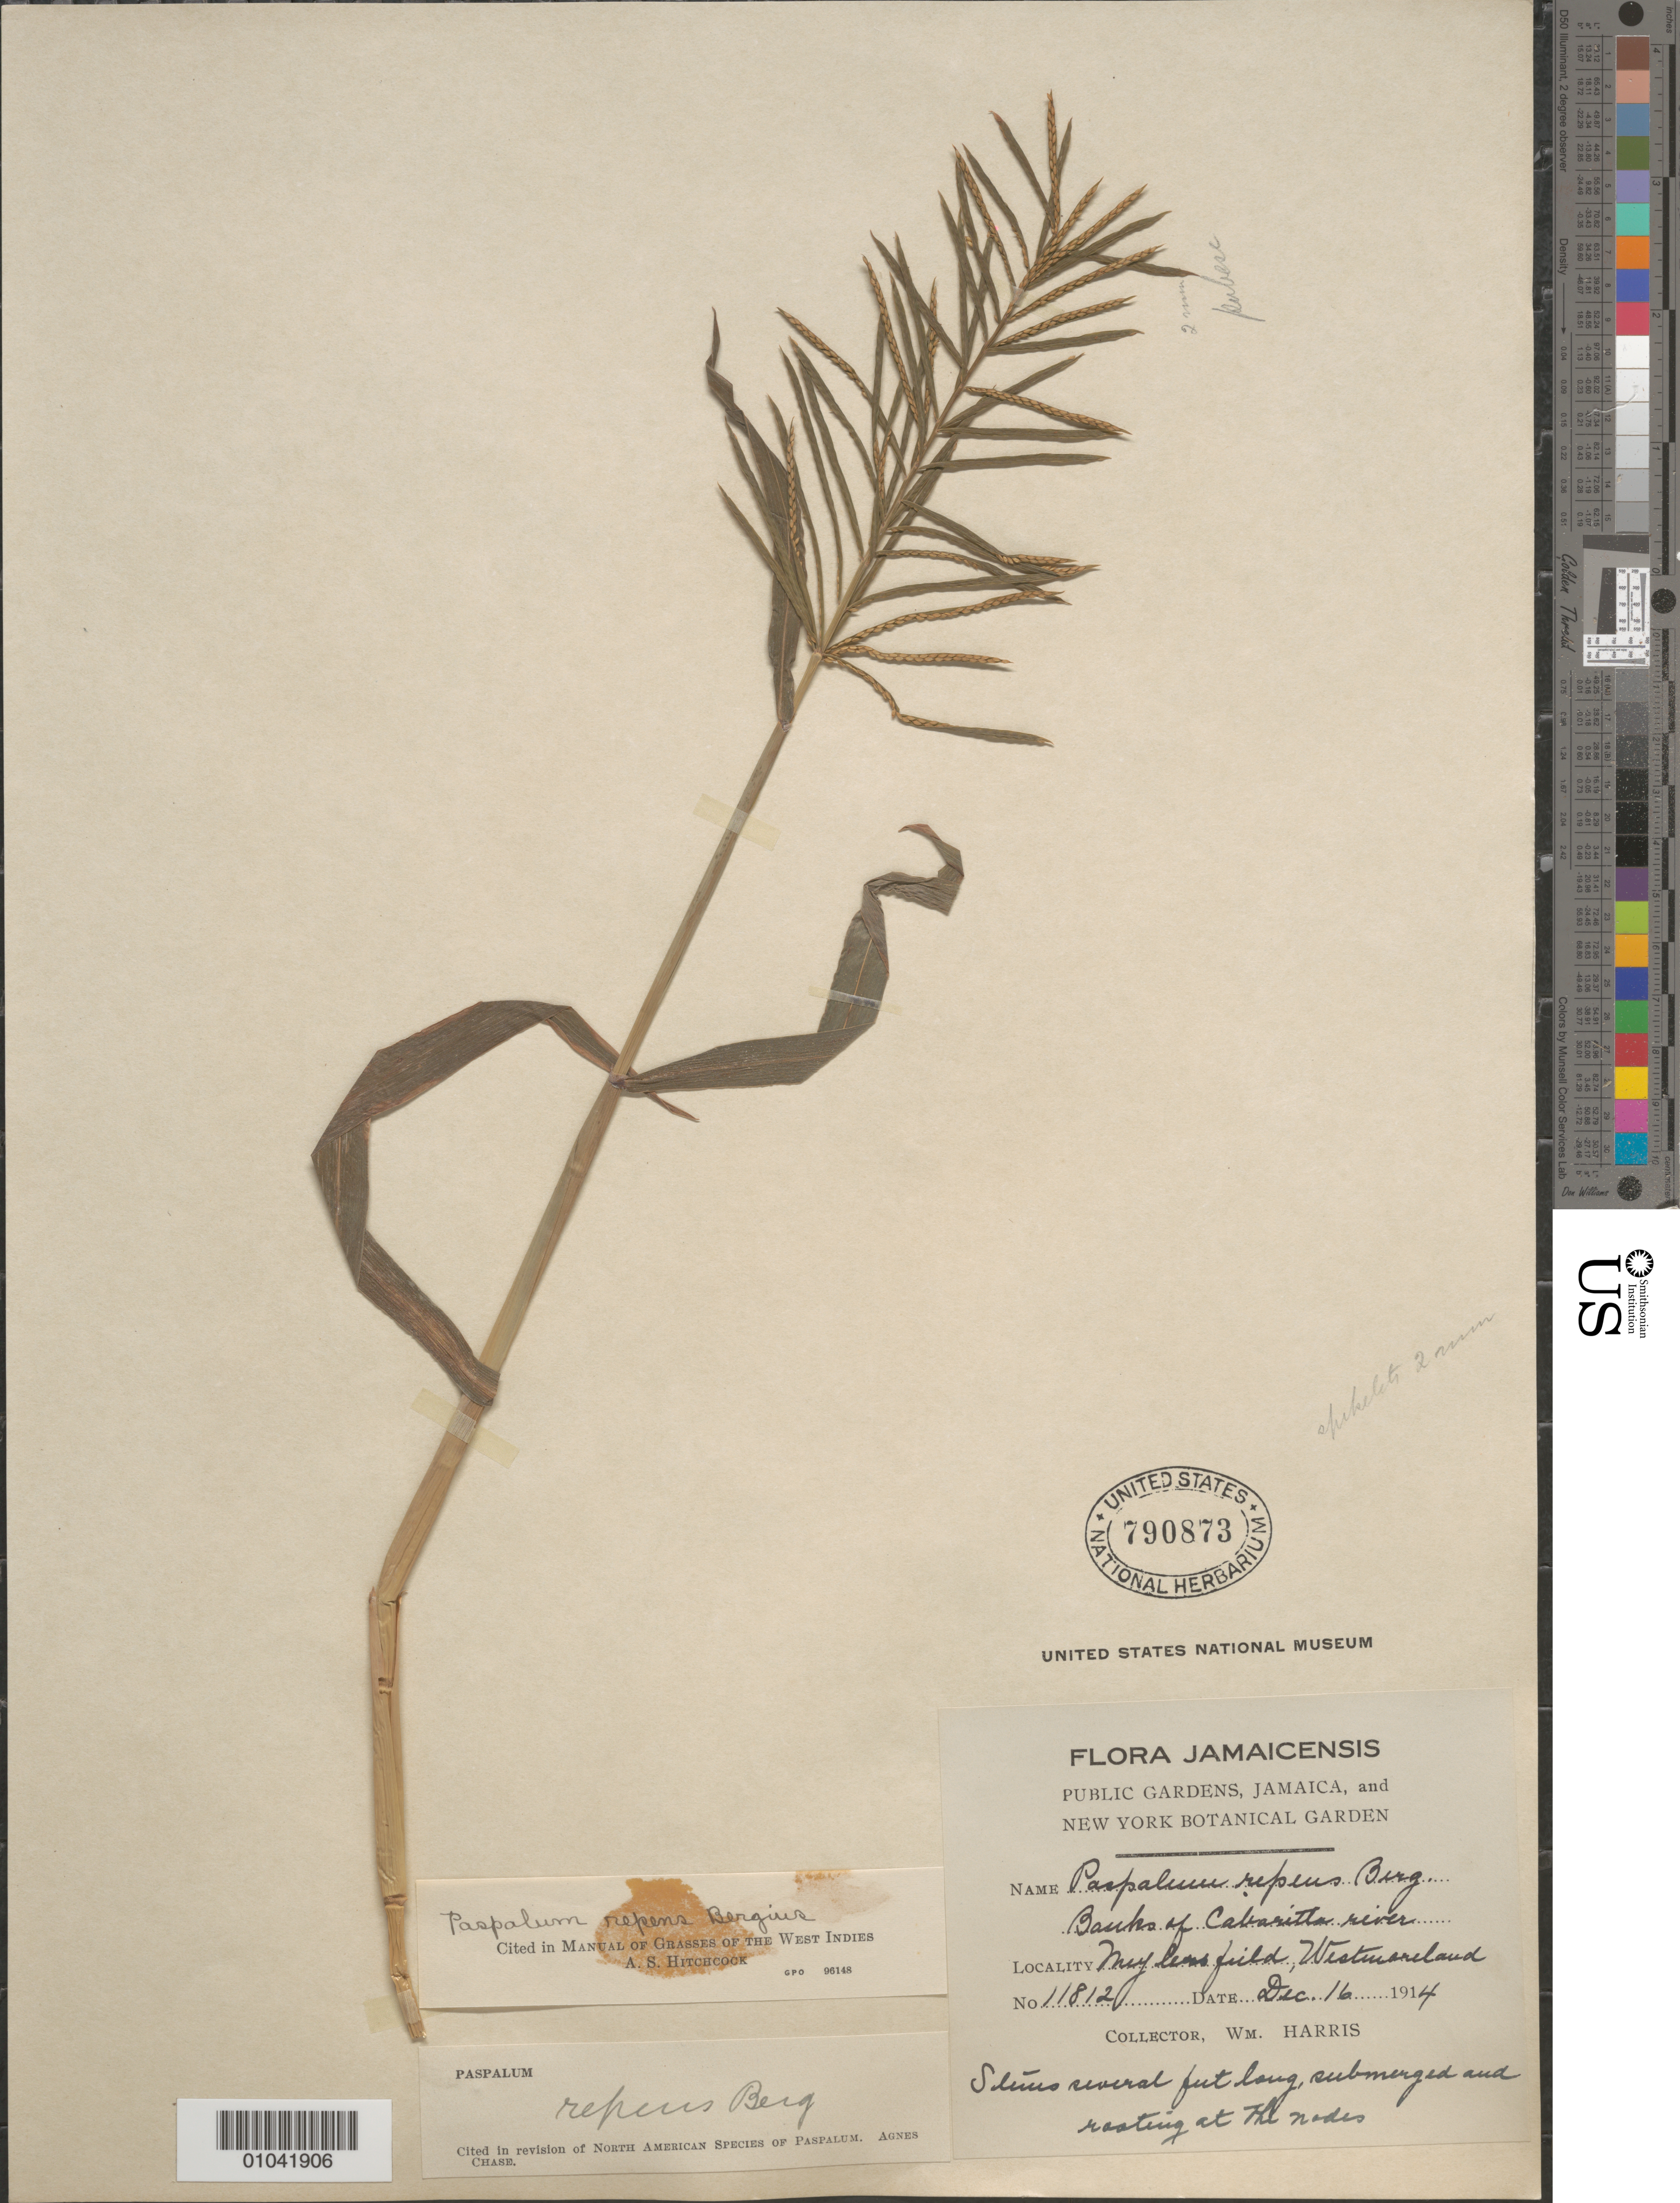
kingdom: Plantae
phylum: Tracheophyta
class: Liliopsida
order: Poales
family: Poaceae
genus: Paspalum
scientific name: Paspalum repens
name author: P.J. Bergius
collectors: W. Harris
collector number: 11812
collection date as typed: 16 Dec 1914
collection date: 1914-12-16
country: Jamaica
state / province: Westmoreland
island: Jamaica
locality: Banks of Cabaritta River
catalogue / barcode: US 790873